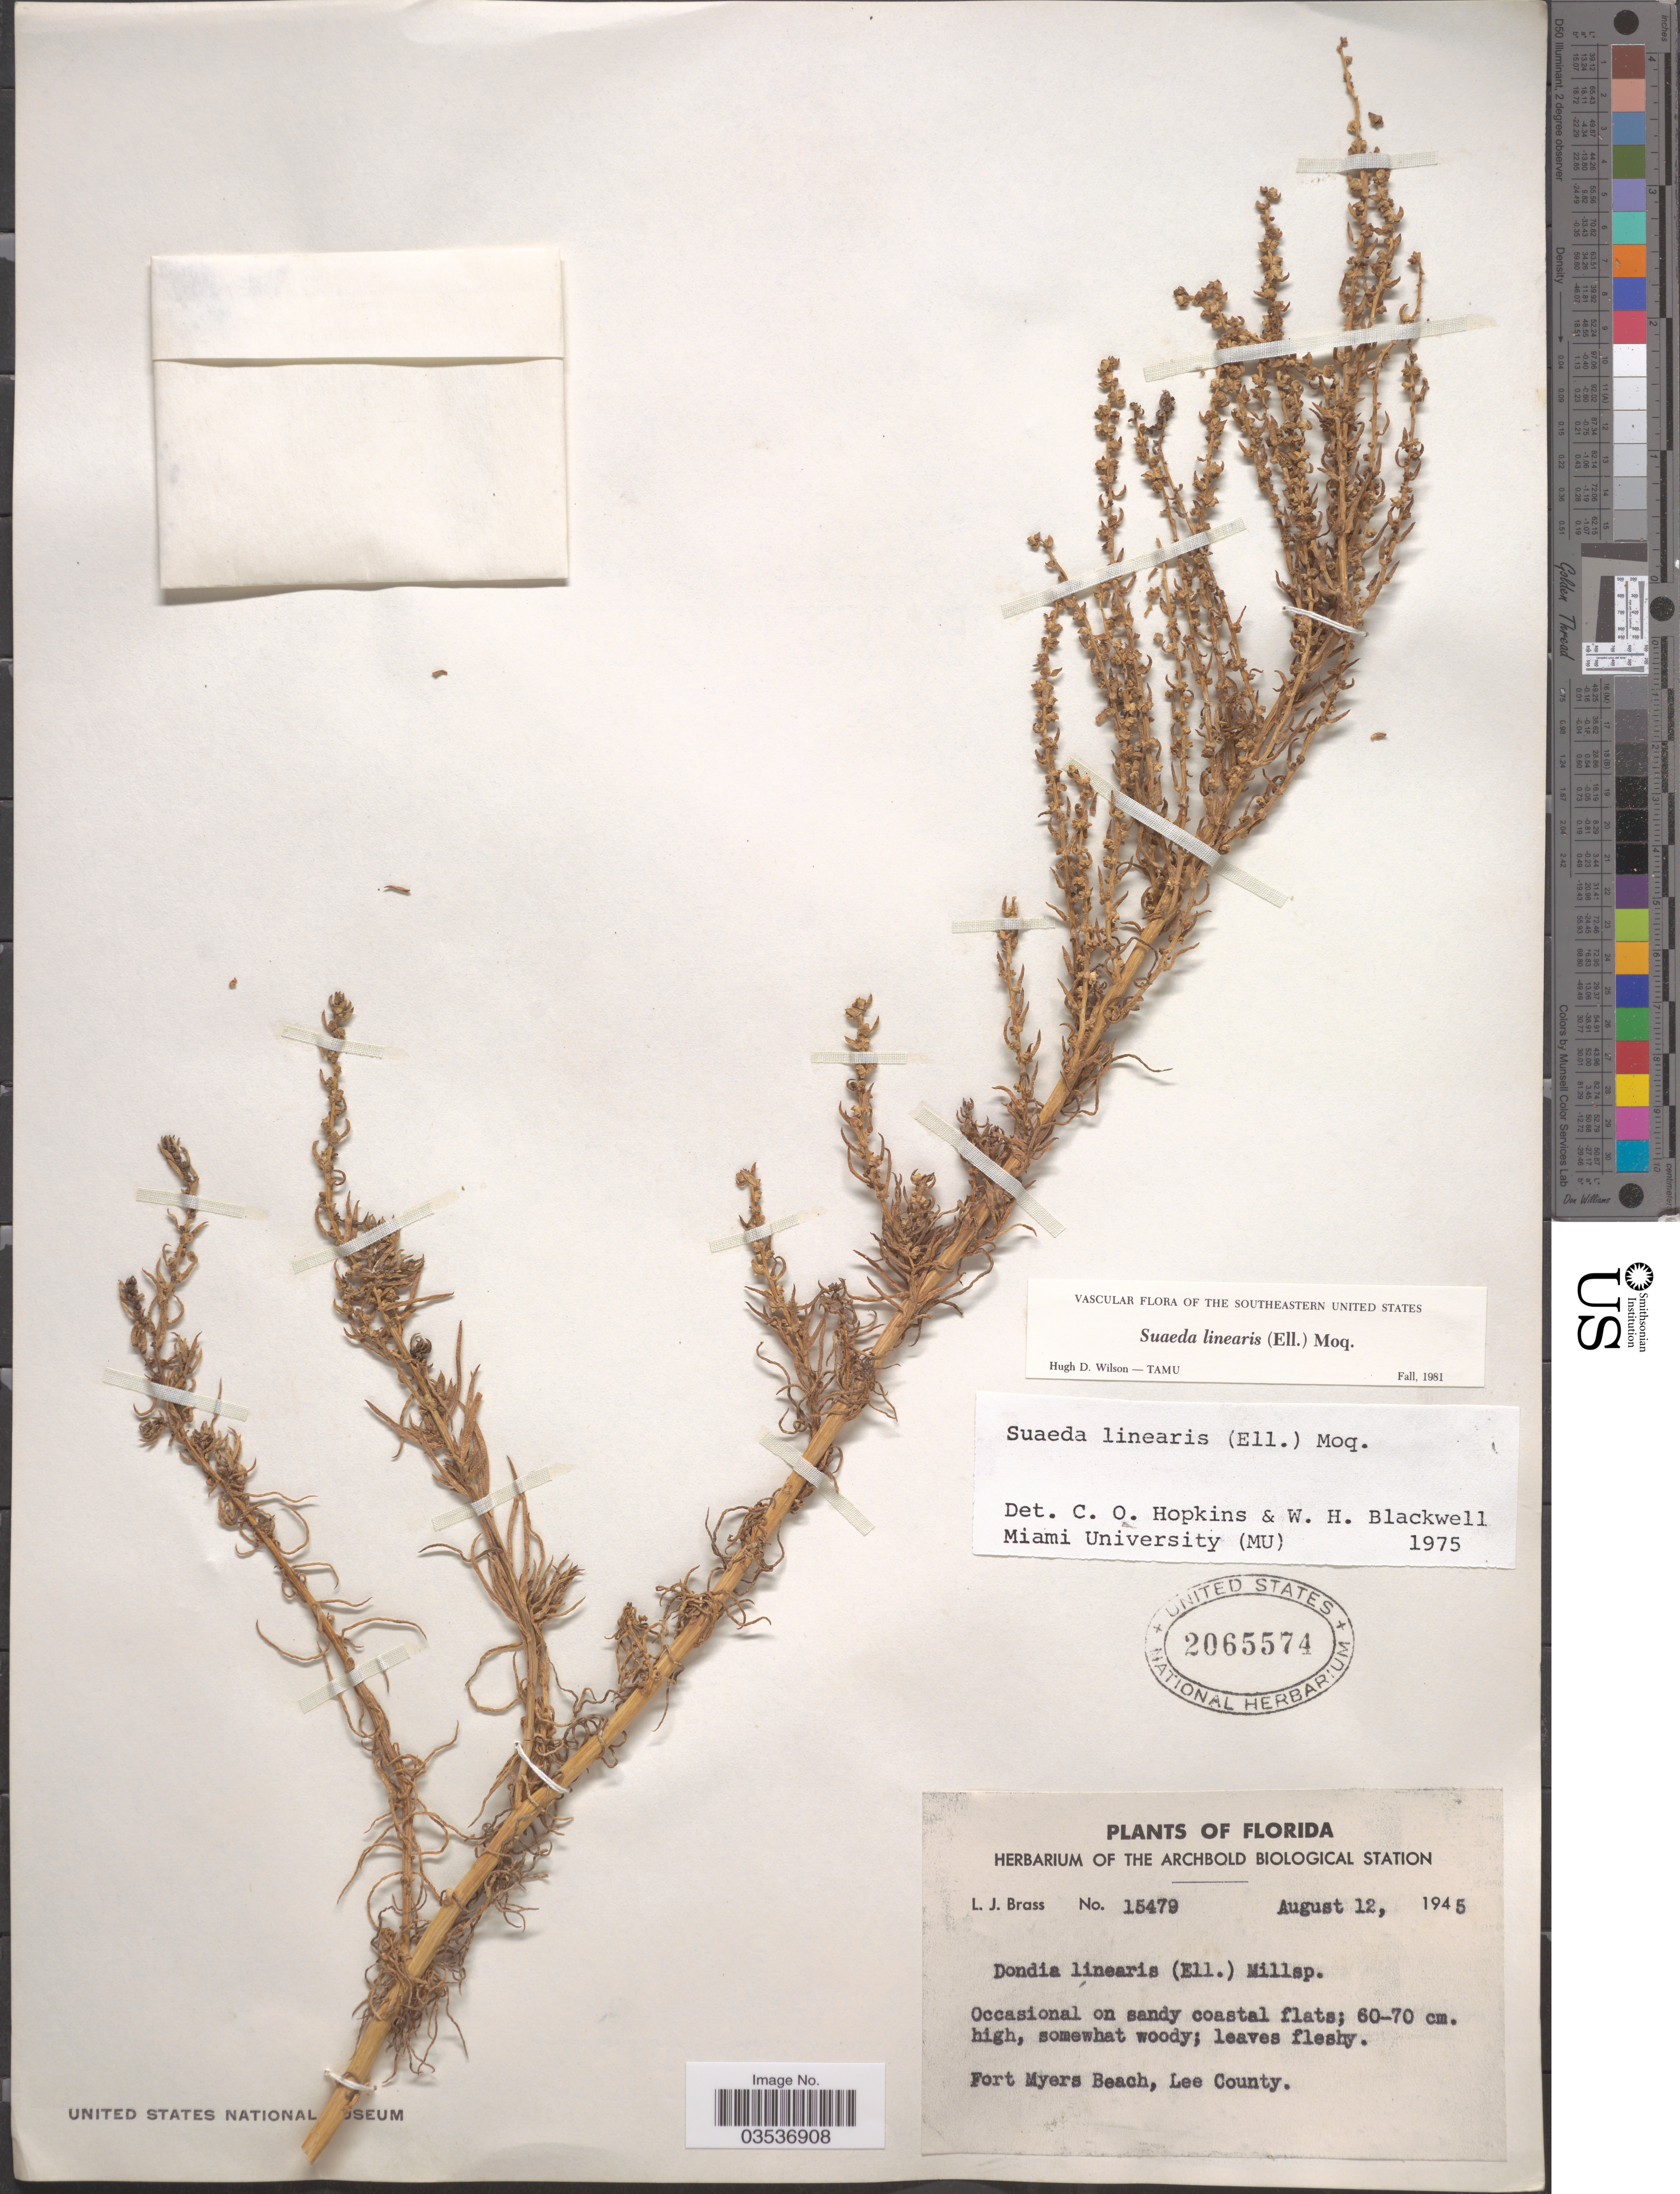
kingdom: Plantae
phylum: Tracheophyta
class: Magnoliopsida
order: Caryophyllales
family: Amaranthaceae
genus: Dondia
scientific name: Dondia linearis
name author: (Elliott) A. Heller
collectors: L. J. Brass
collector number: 15479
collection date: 1945-08-12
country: United States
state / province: Florida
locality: Fort Myers Beach, Lee County.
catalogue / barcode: US 2065574